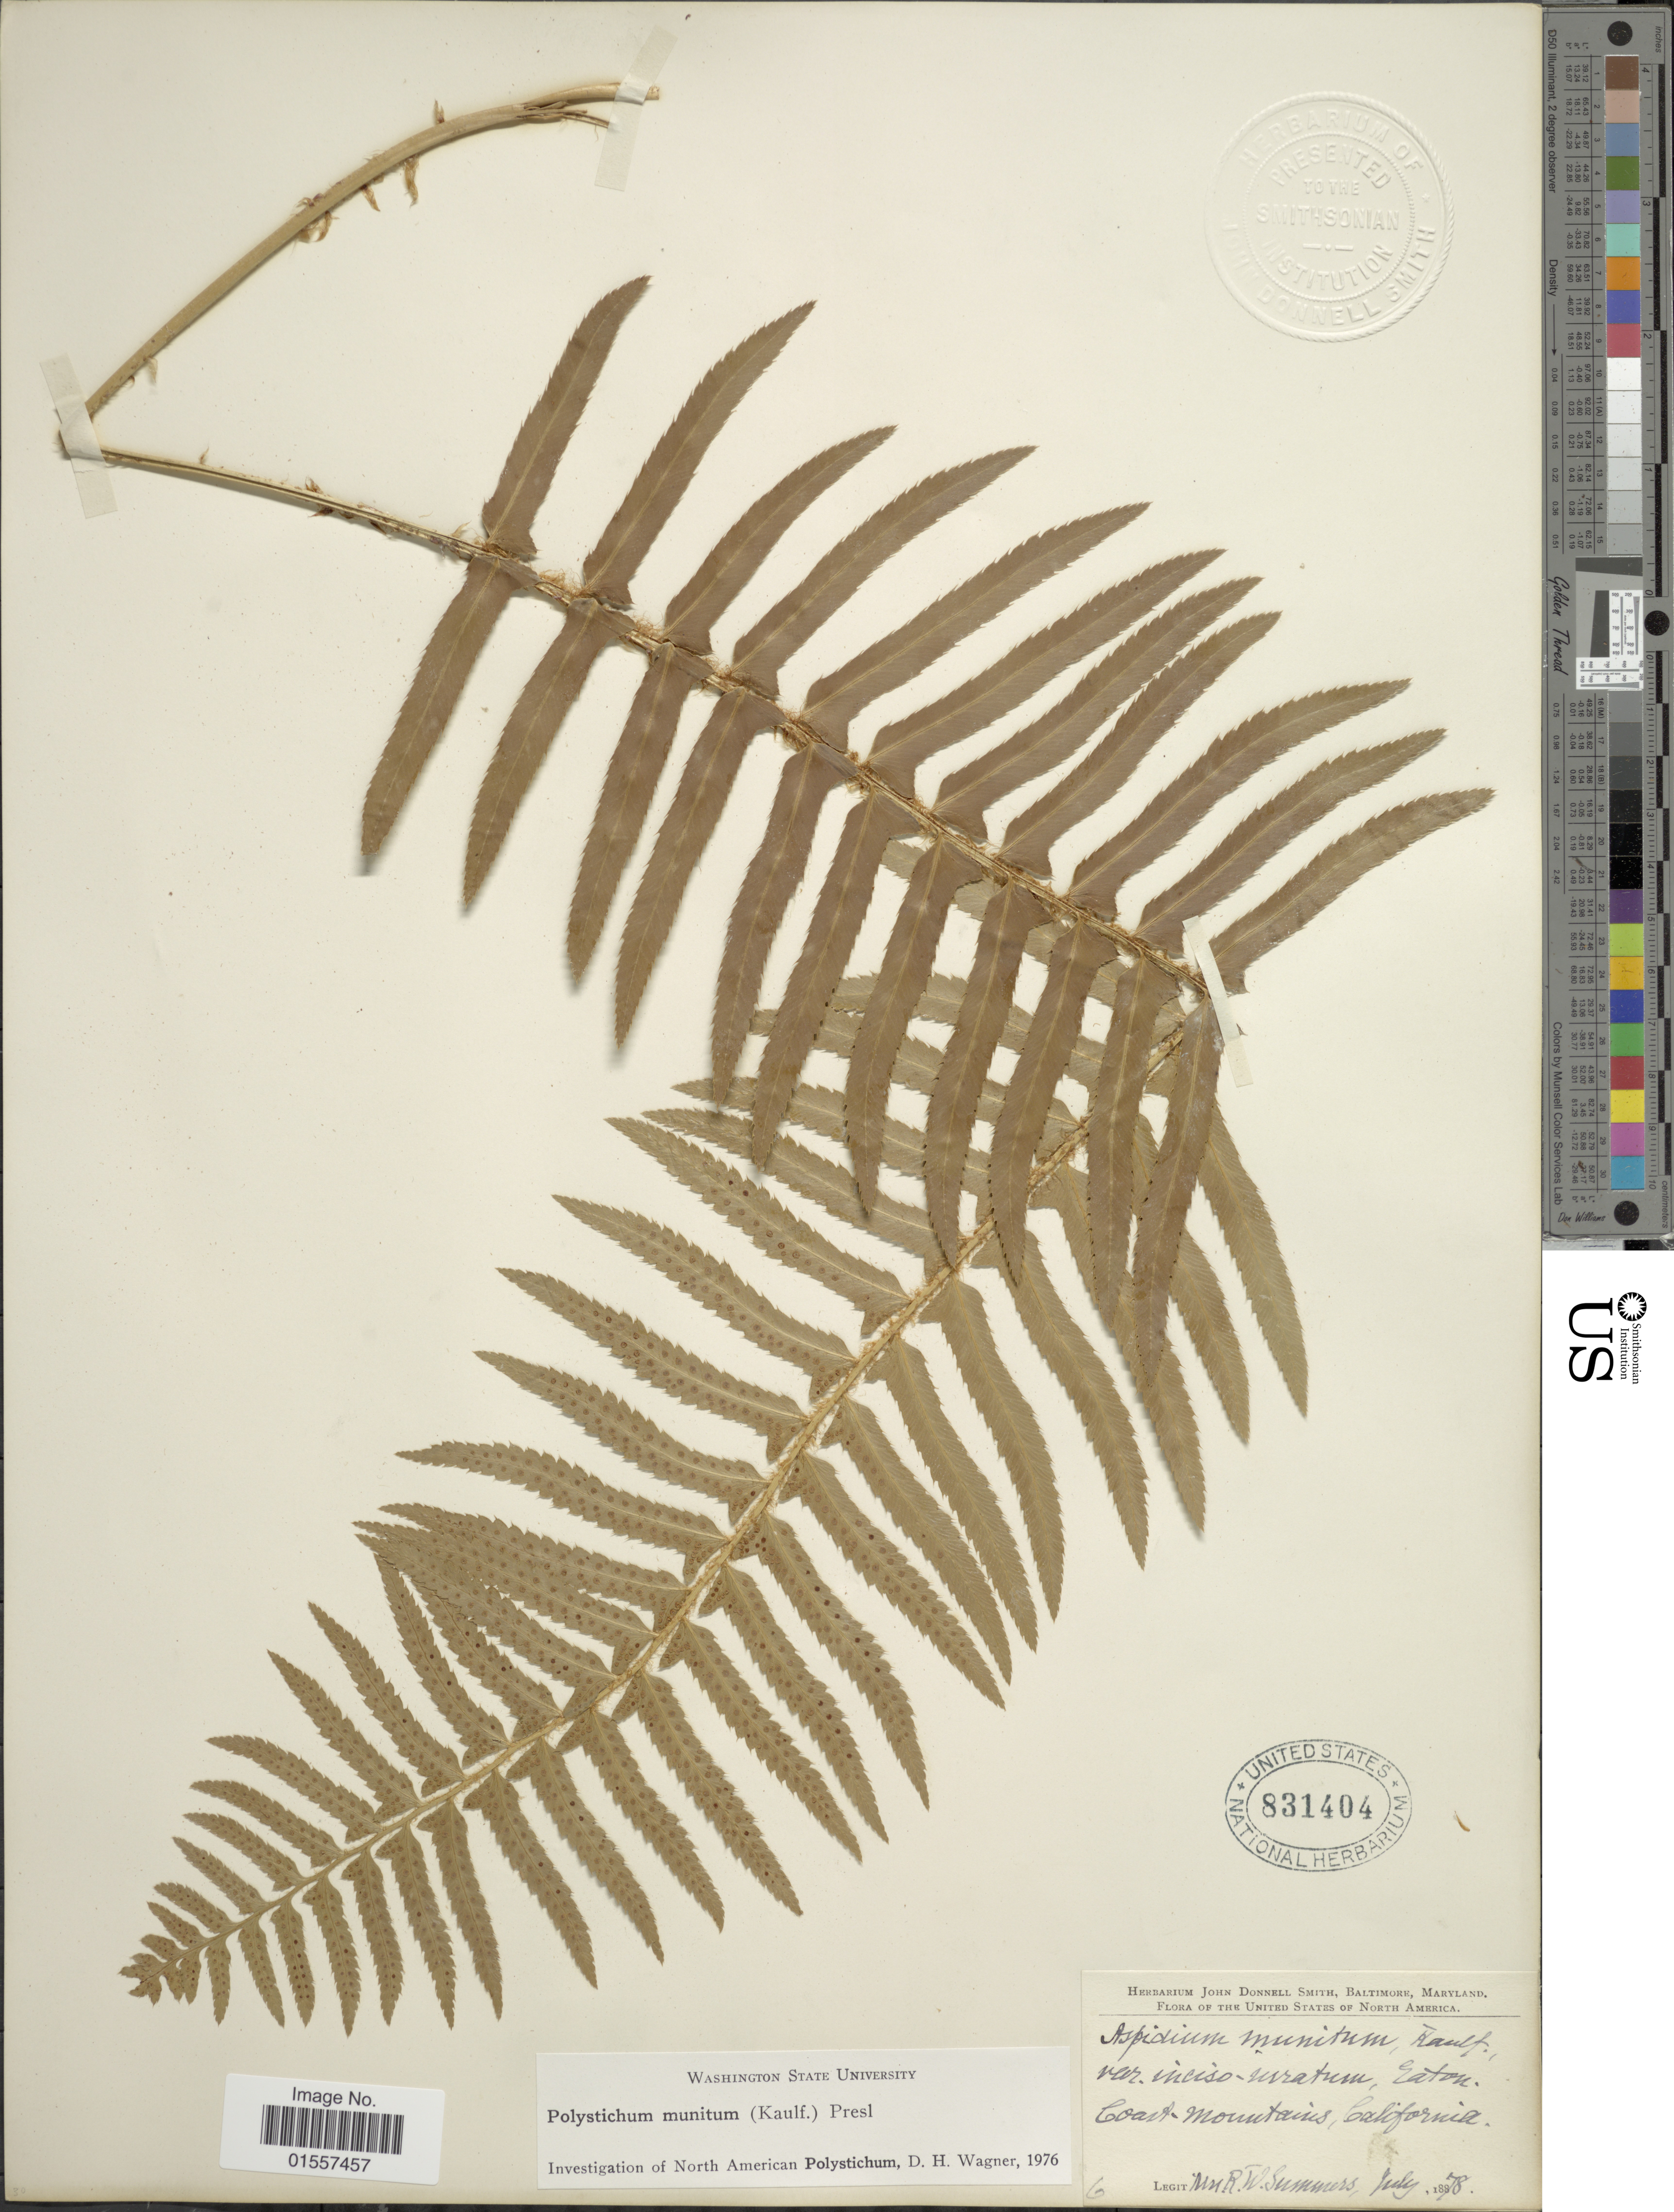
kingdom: Plantae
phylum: Tracheophyta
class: Polypodiopsida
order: Polypodiales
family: Dryopteridaceae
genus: Polystichum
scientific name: Polystichum munitum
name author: (Kaulf.) C. Presl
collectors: R. Summers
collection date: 1878-07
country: United States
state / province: California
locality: United States of North America, Coast-mountains, California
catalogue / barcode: US 831404